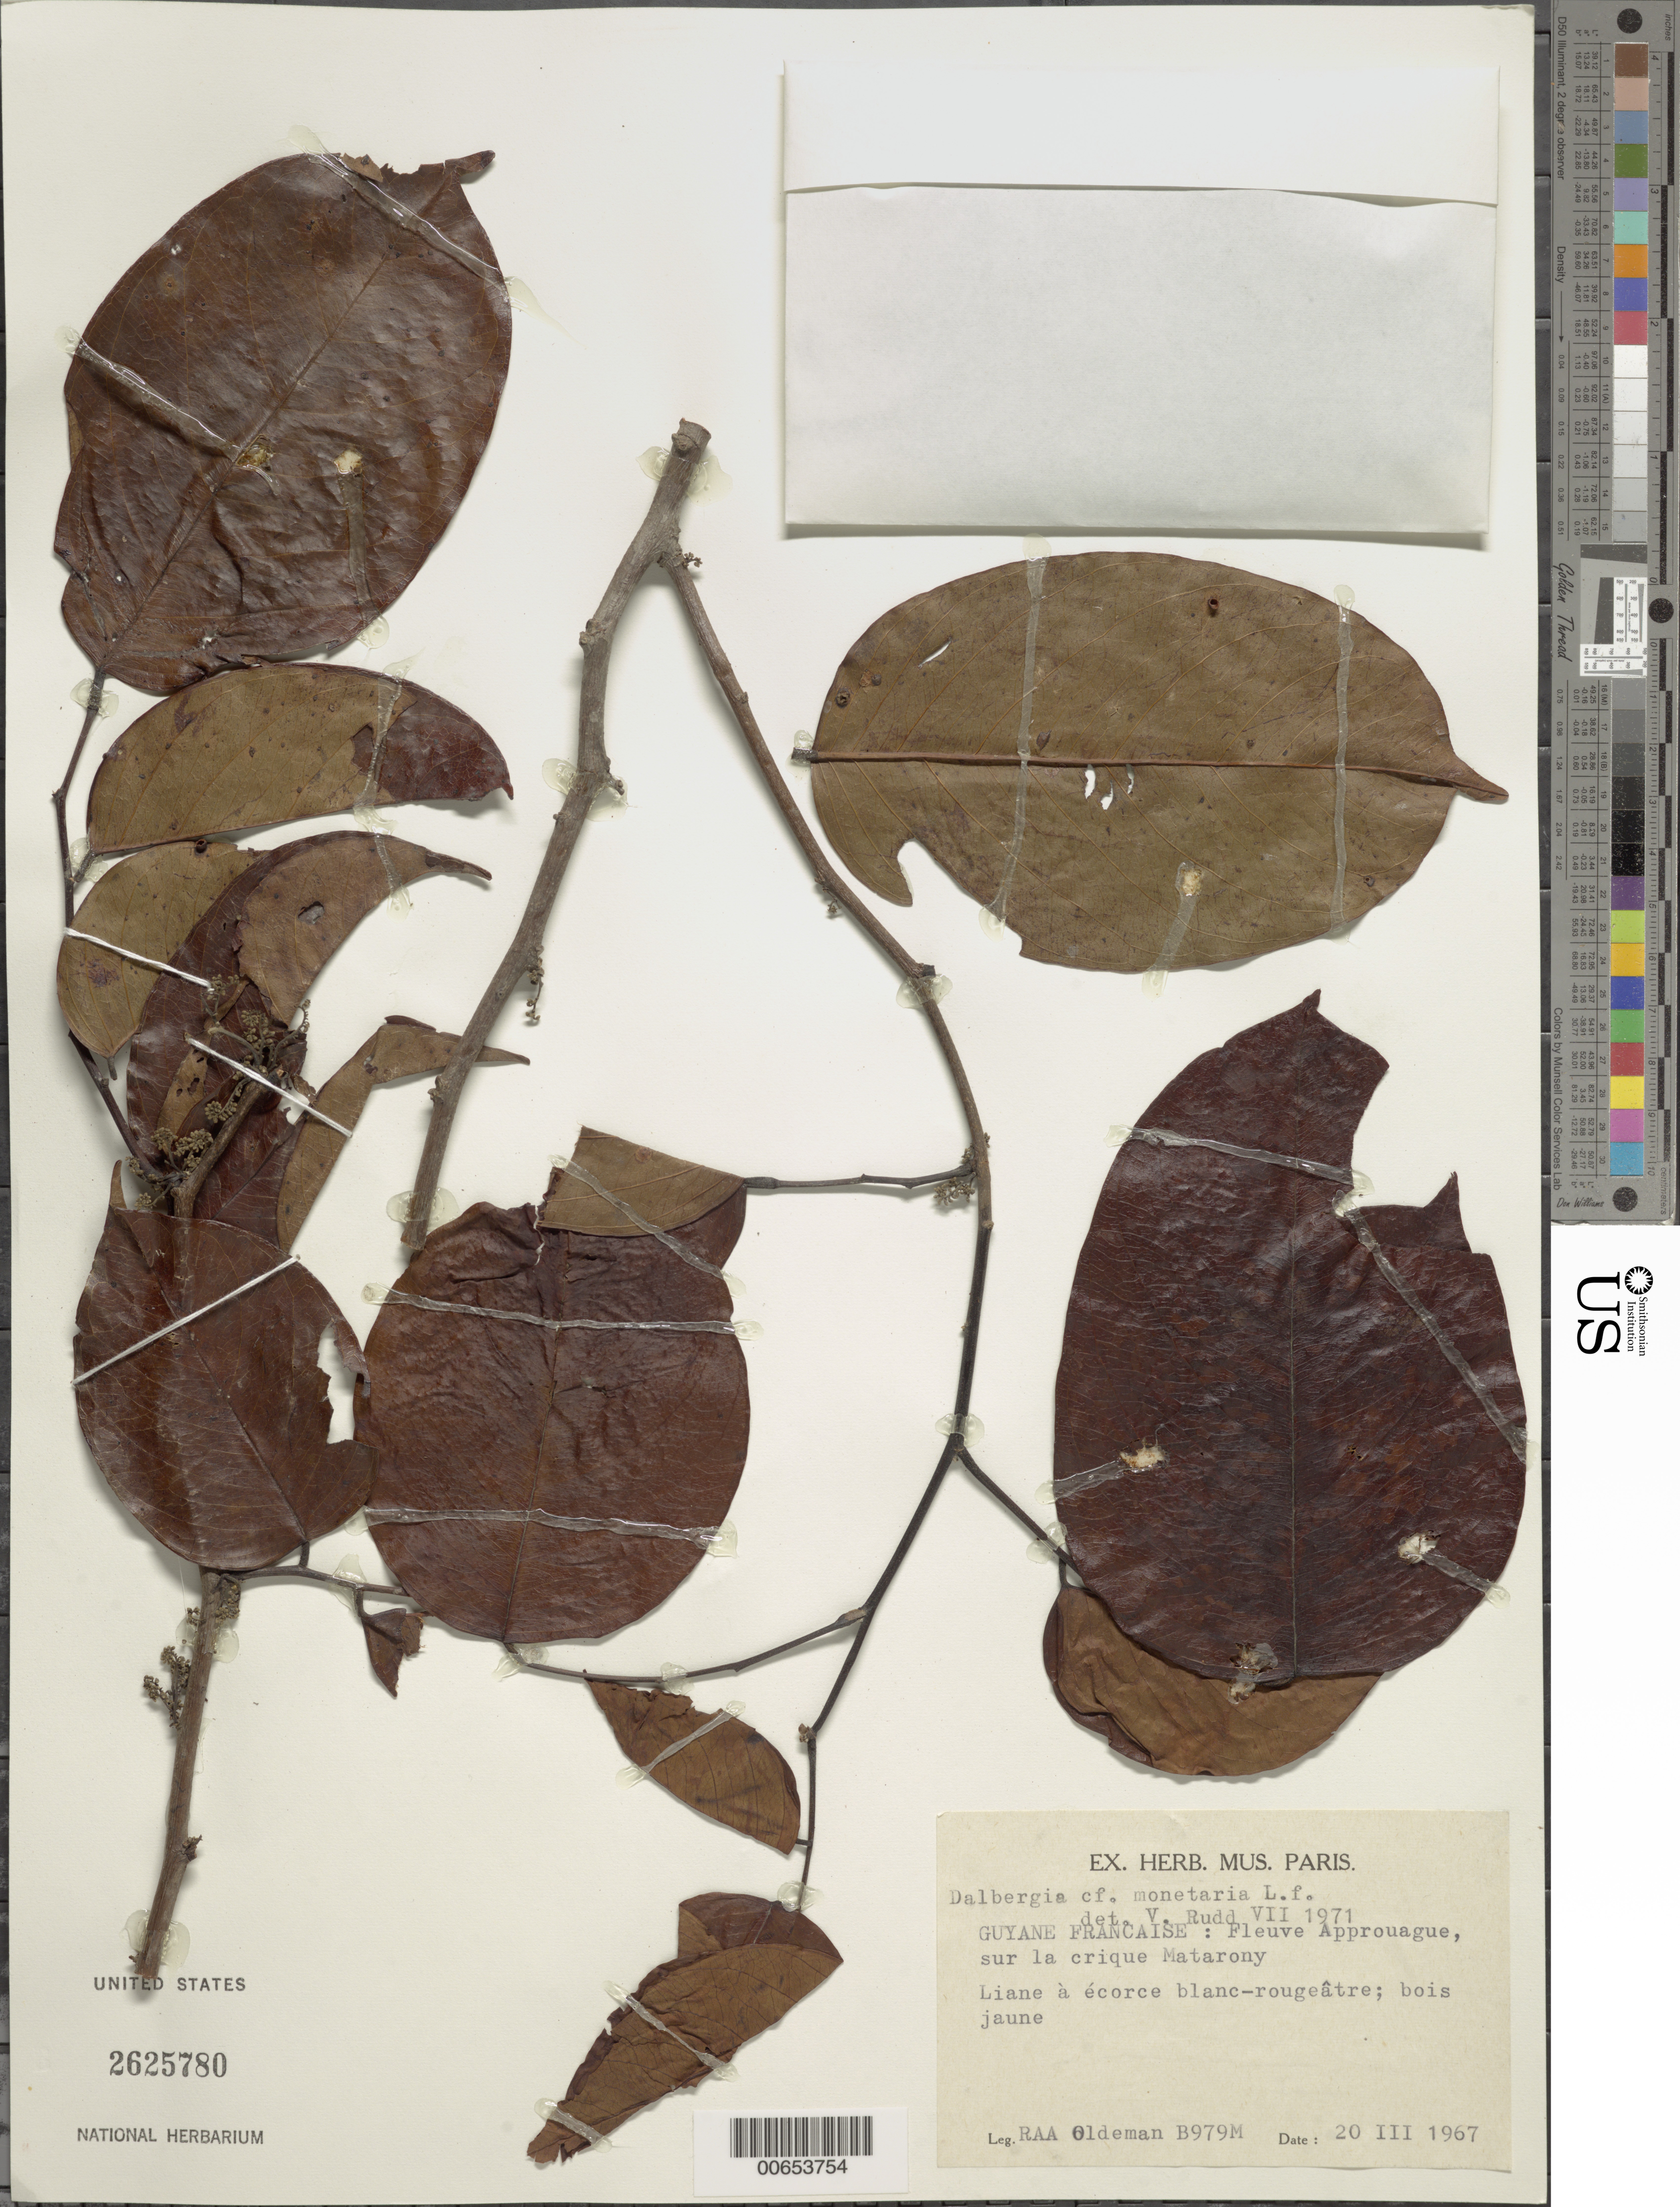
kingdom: Plantae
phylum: Tracheophyta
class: Magnoliopsida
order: Fabales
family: Fabaceae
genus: Dalbergia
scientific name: Dalbergia monetaria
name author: L. f.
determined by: Rudd, V. E.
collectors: R. Oldeman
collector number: B 979 M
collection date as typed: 20-Mar-67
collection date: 1967-03-20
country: French Guiana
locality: Crique Matarony, basse Approuague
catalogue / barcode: US 2625780